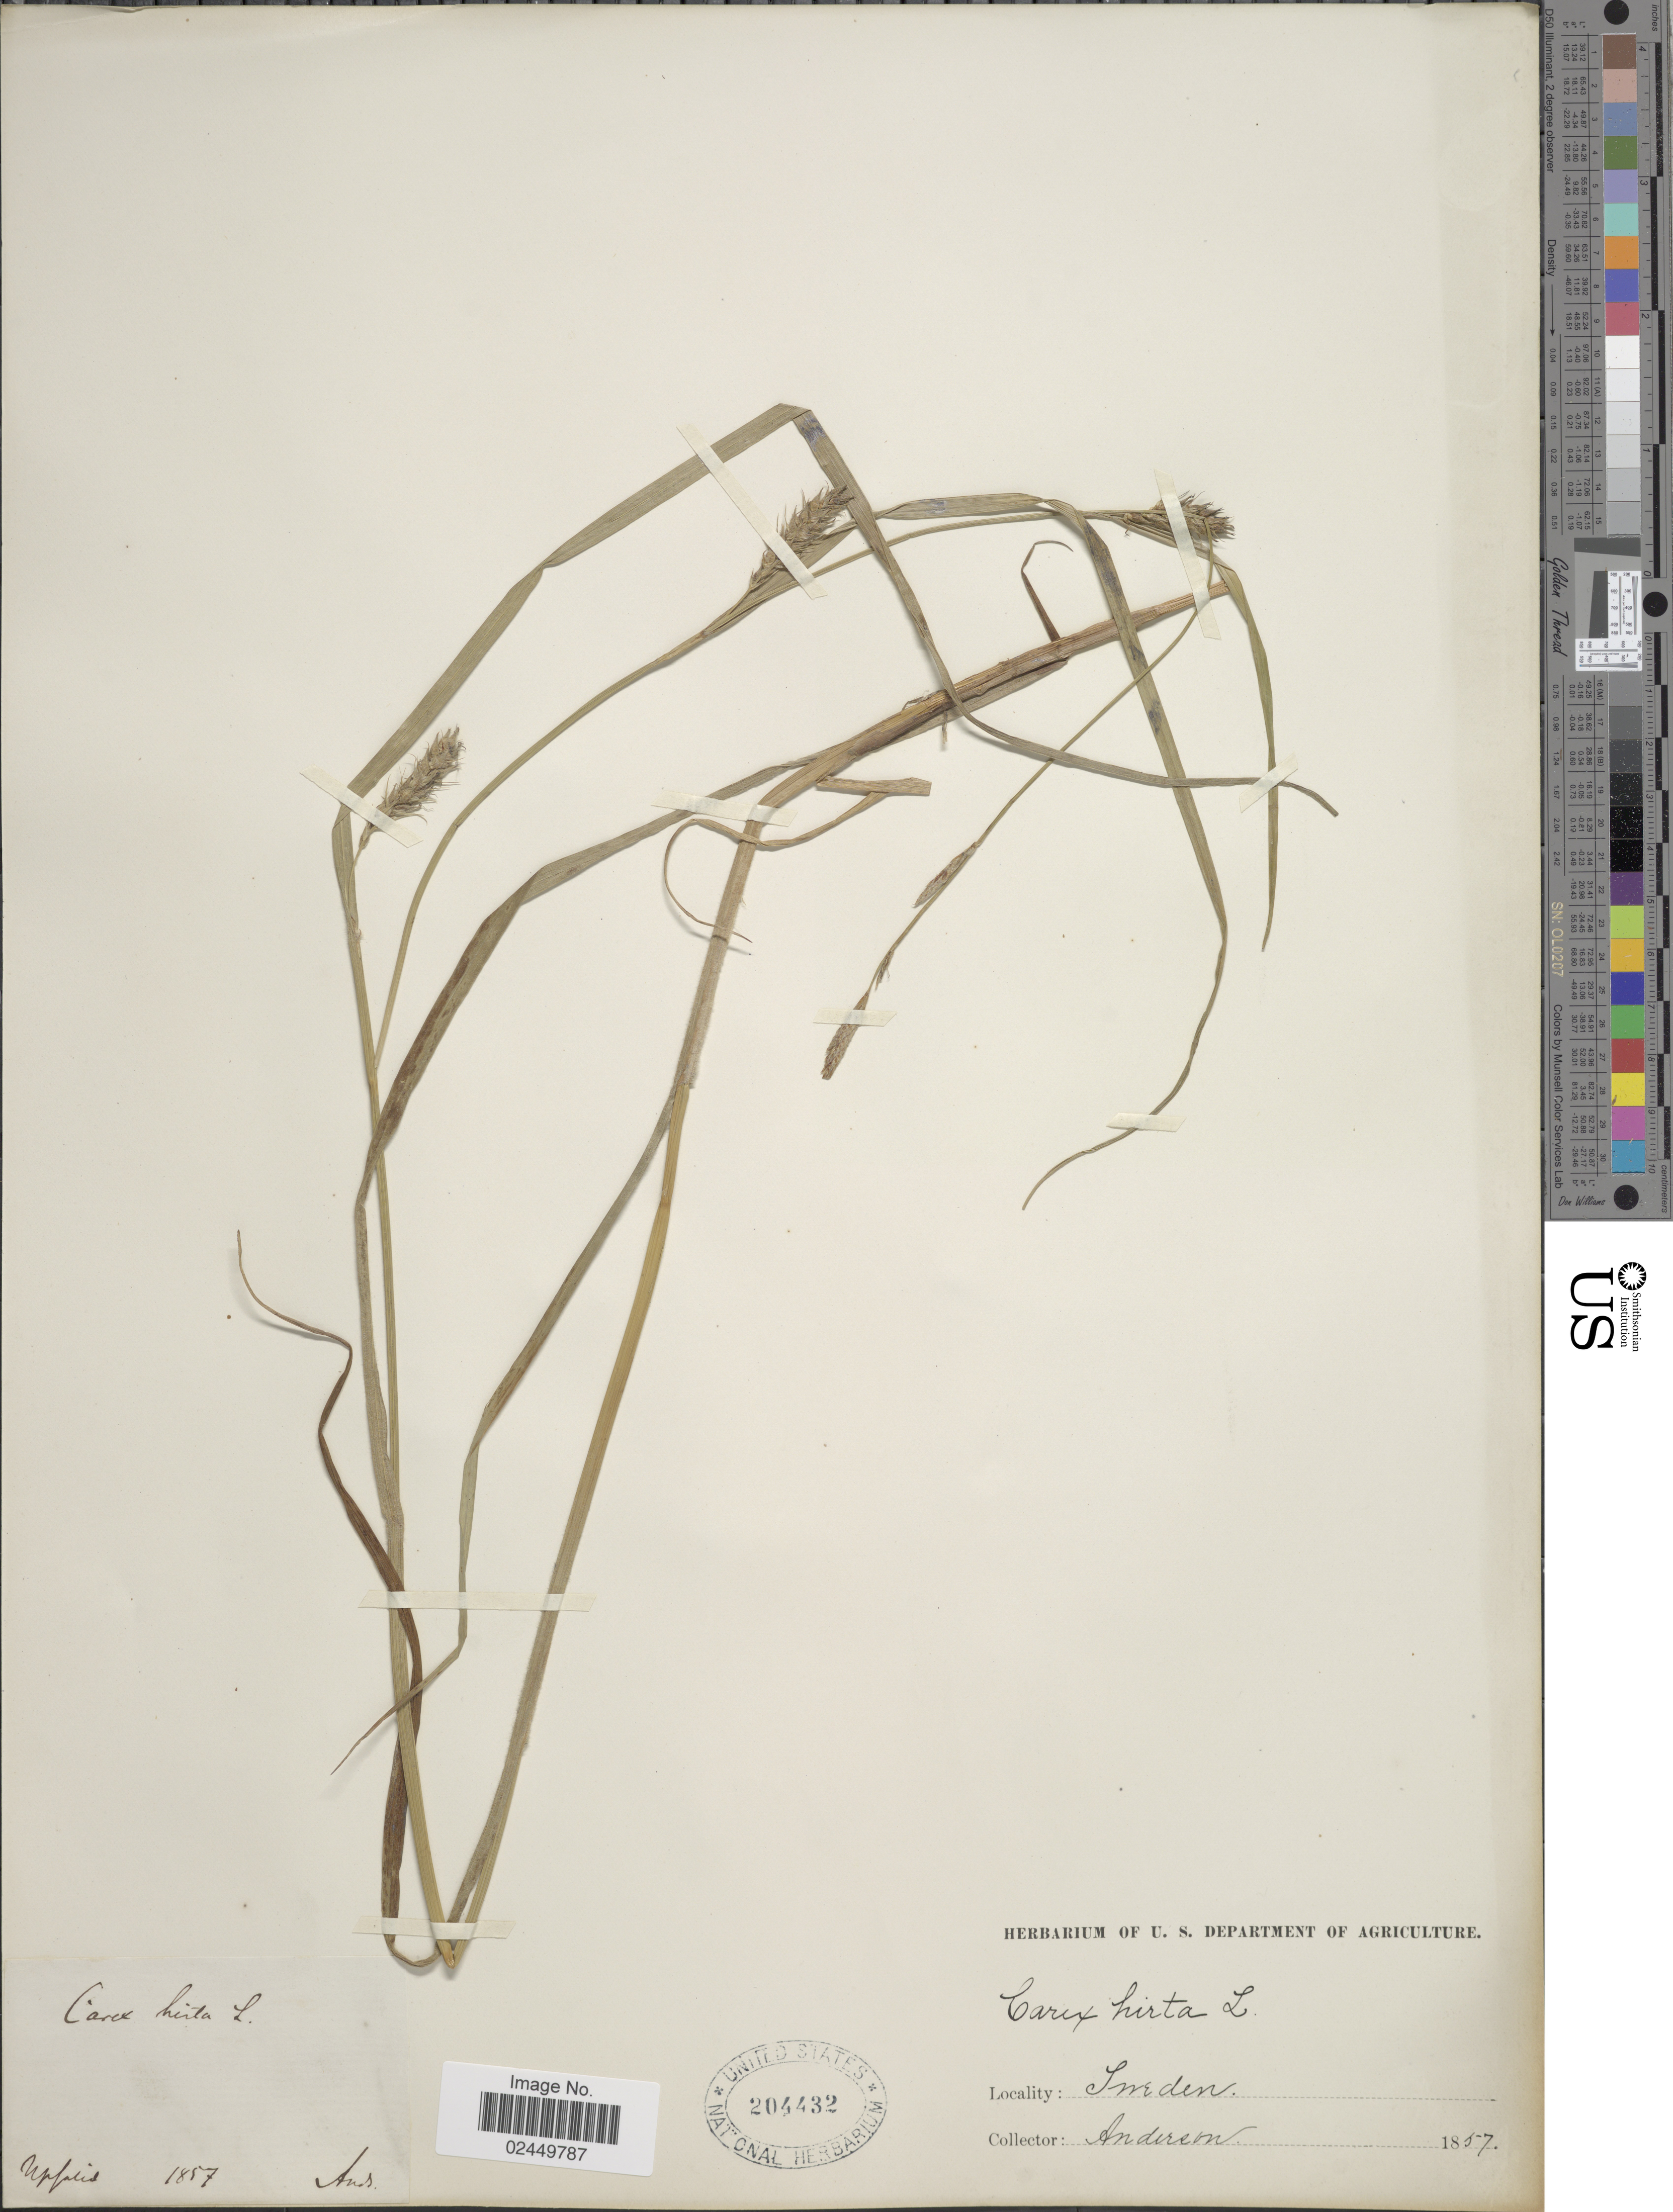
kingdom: Plantae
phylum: Tracheophyta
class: Liliopsida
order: Poales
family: Cyperaceae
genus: Carex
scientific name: Carex hirta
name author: L.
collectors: -- Anderson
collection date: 1857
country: Sweden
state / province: Uppsala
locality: Uppsalis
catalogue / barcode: US 204432